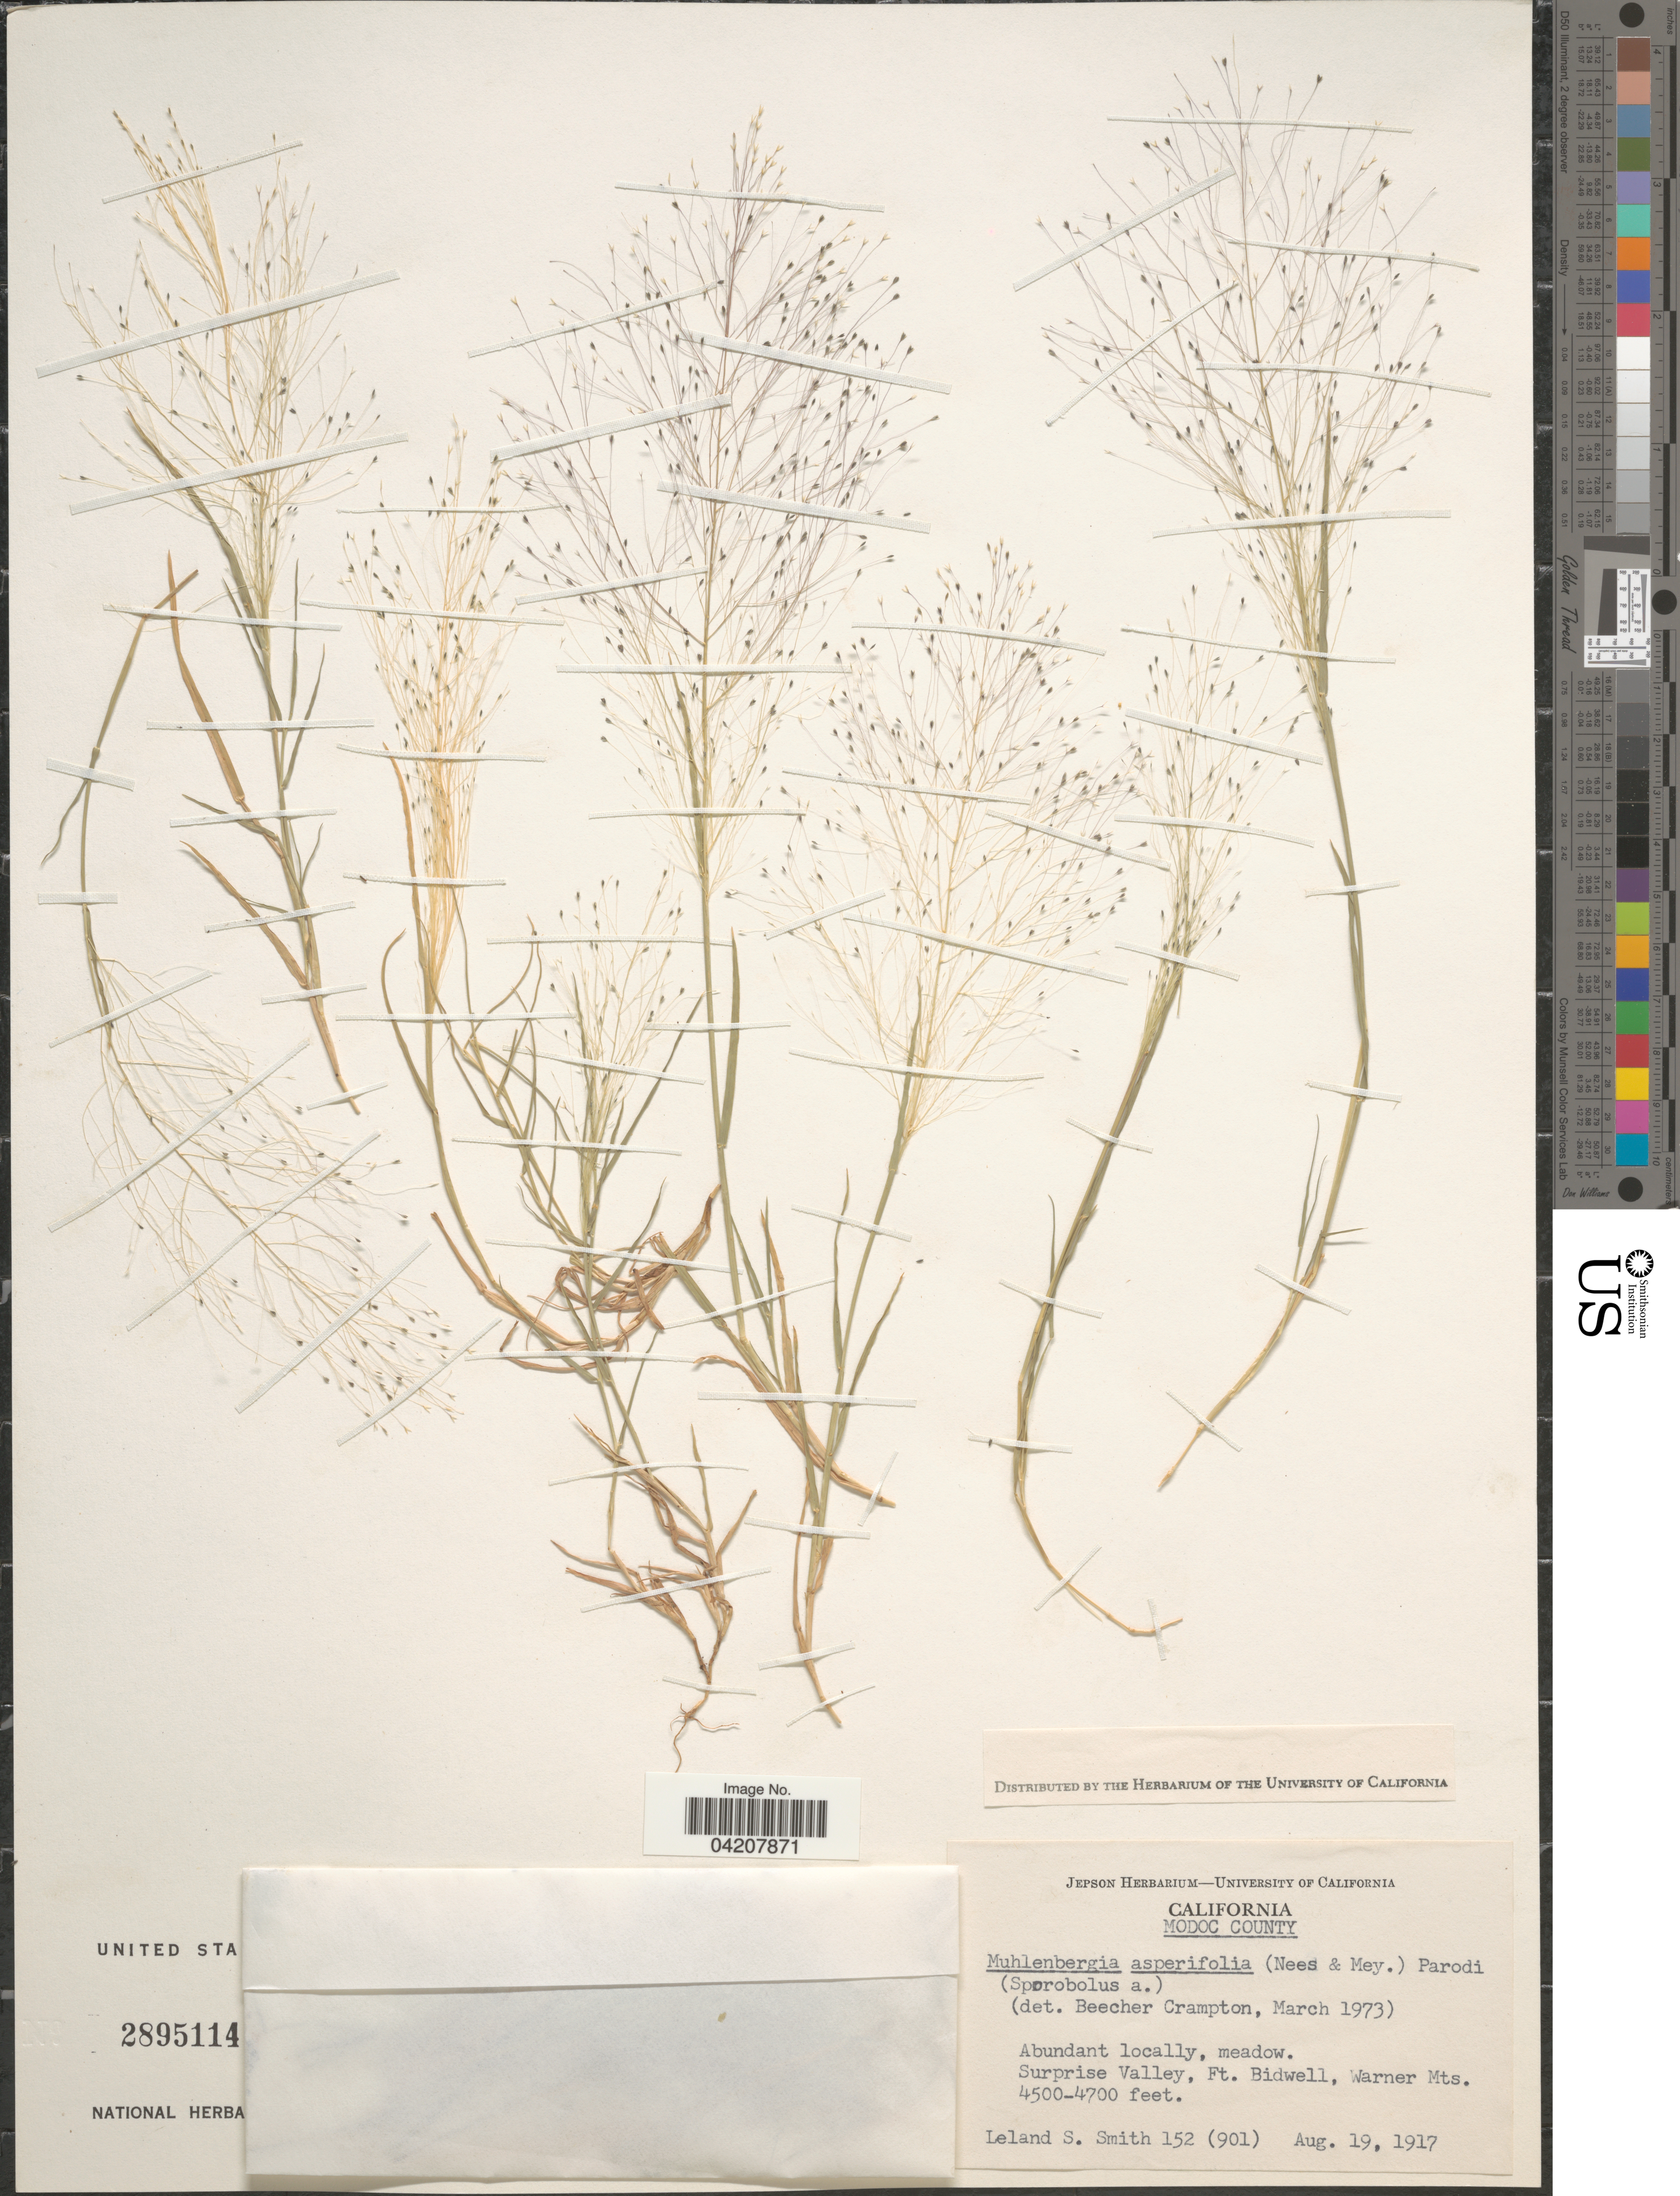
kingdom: Plantae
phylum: Tracheophyta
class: Liliopsida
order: Poales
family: Poaceae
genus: Muhlenbergia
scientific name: Muhlenbergia asperifolia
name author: (Nees & Meyen ex Trin.) Parodi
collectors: L. Smith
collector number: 152(901)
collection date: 1917-08-19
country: United States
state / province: California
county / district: Modoc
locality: Modoc County. Surprise Valley, Ft. Bidwell, Warner Mts.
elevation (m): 1372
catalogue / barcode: US 2895114